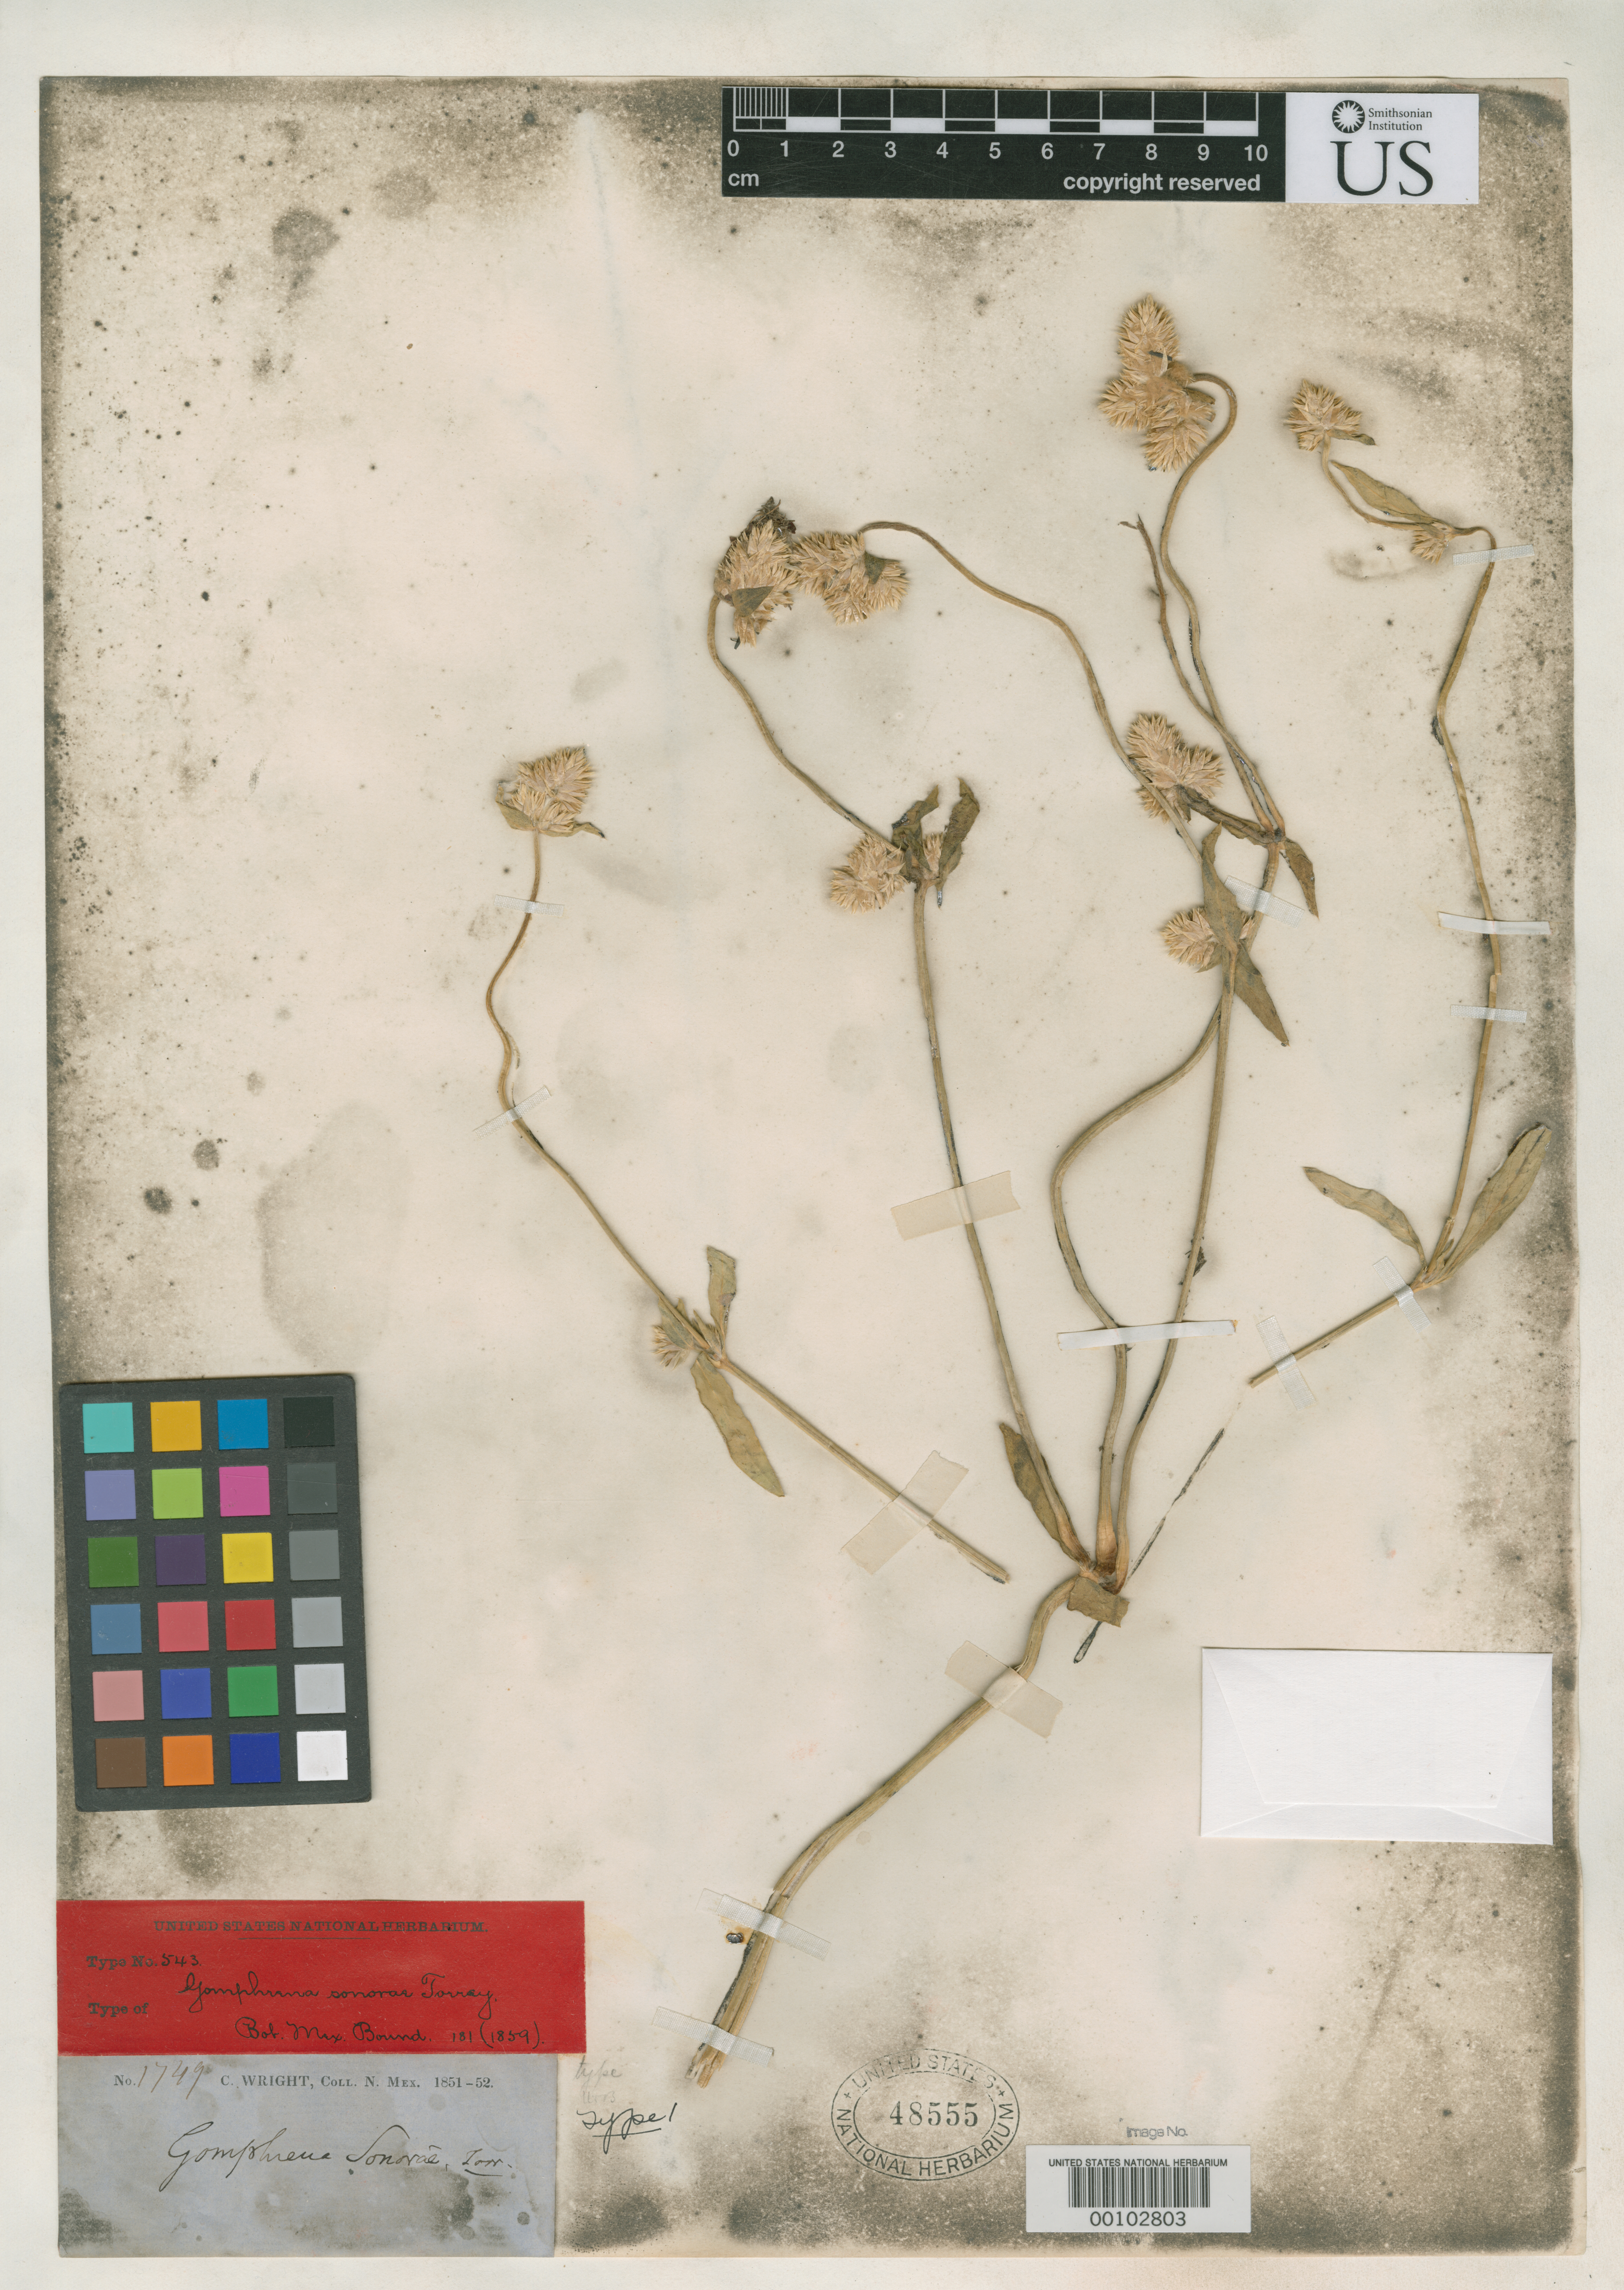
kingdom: Plantae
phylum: Tracheophyta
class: Magnoliopsida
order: Caryophyllales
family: Amaranthaceae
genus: Gomphrena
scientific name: Gomphrena sonorae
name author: Torr. in Emory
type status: Isotype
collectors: C. Wright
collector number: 1749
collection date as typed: Sep 1851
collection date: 1851-09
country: Mexico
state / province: Sonora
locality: Near Santa Cruz.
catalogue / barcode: US 48555